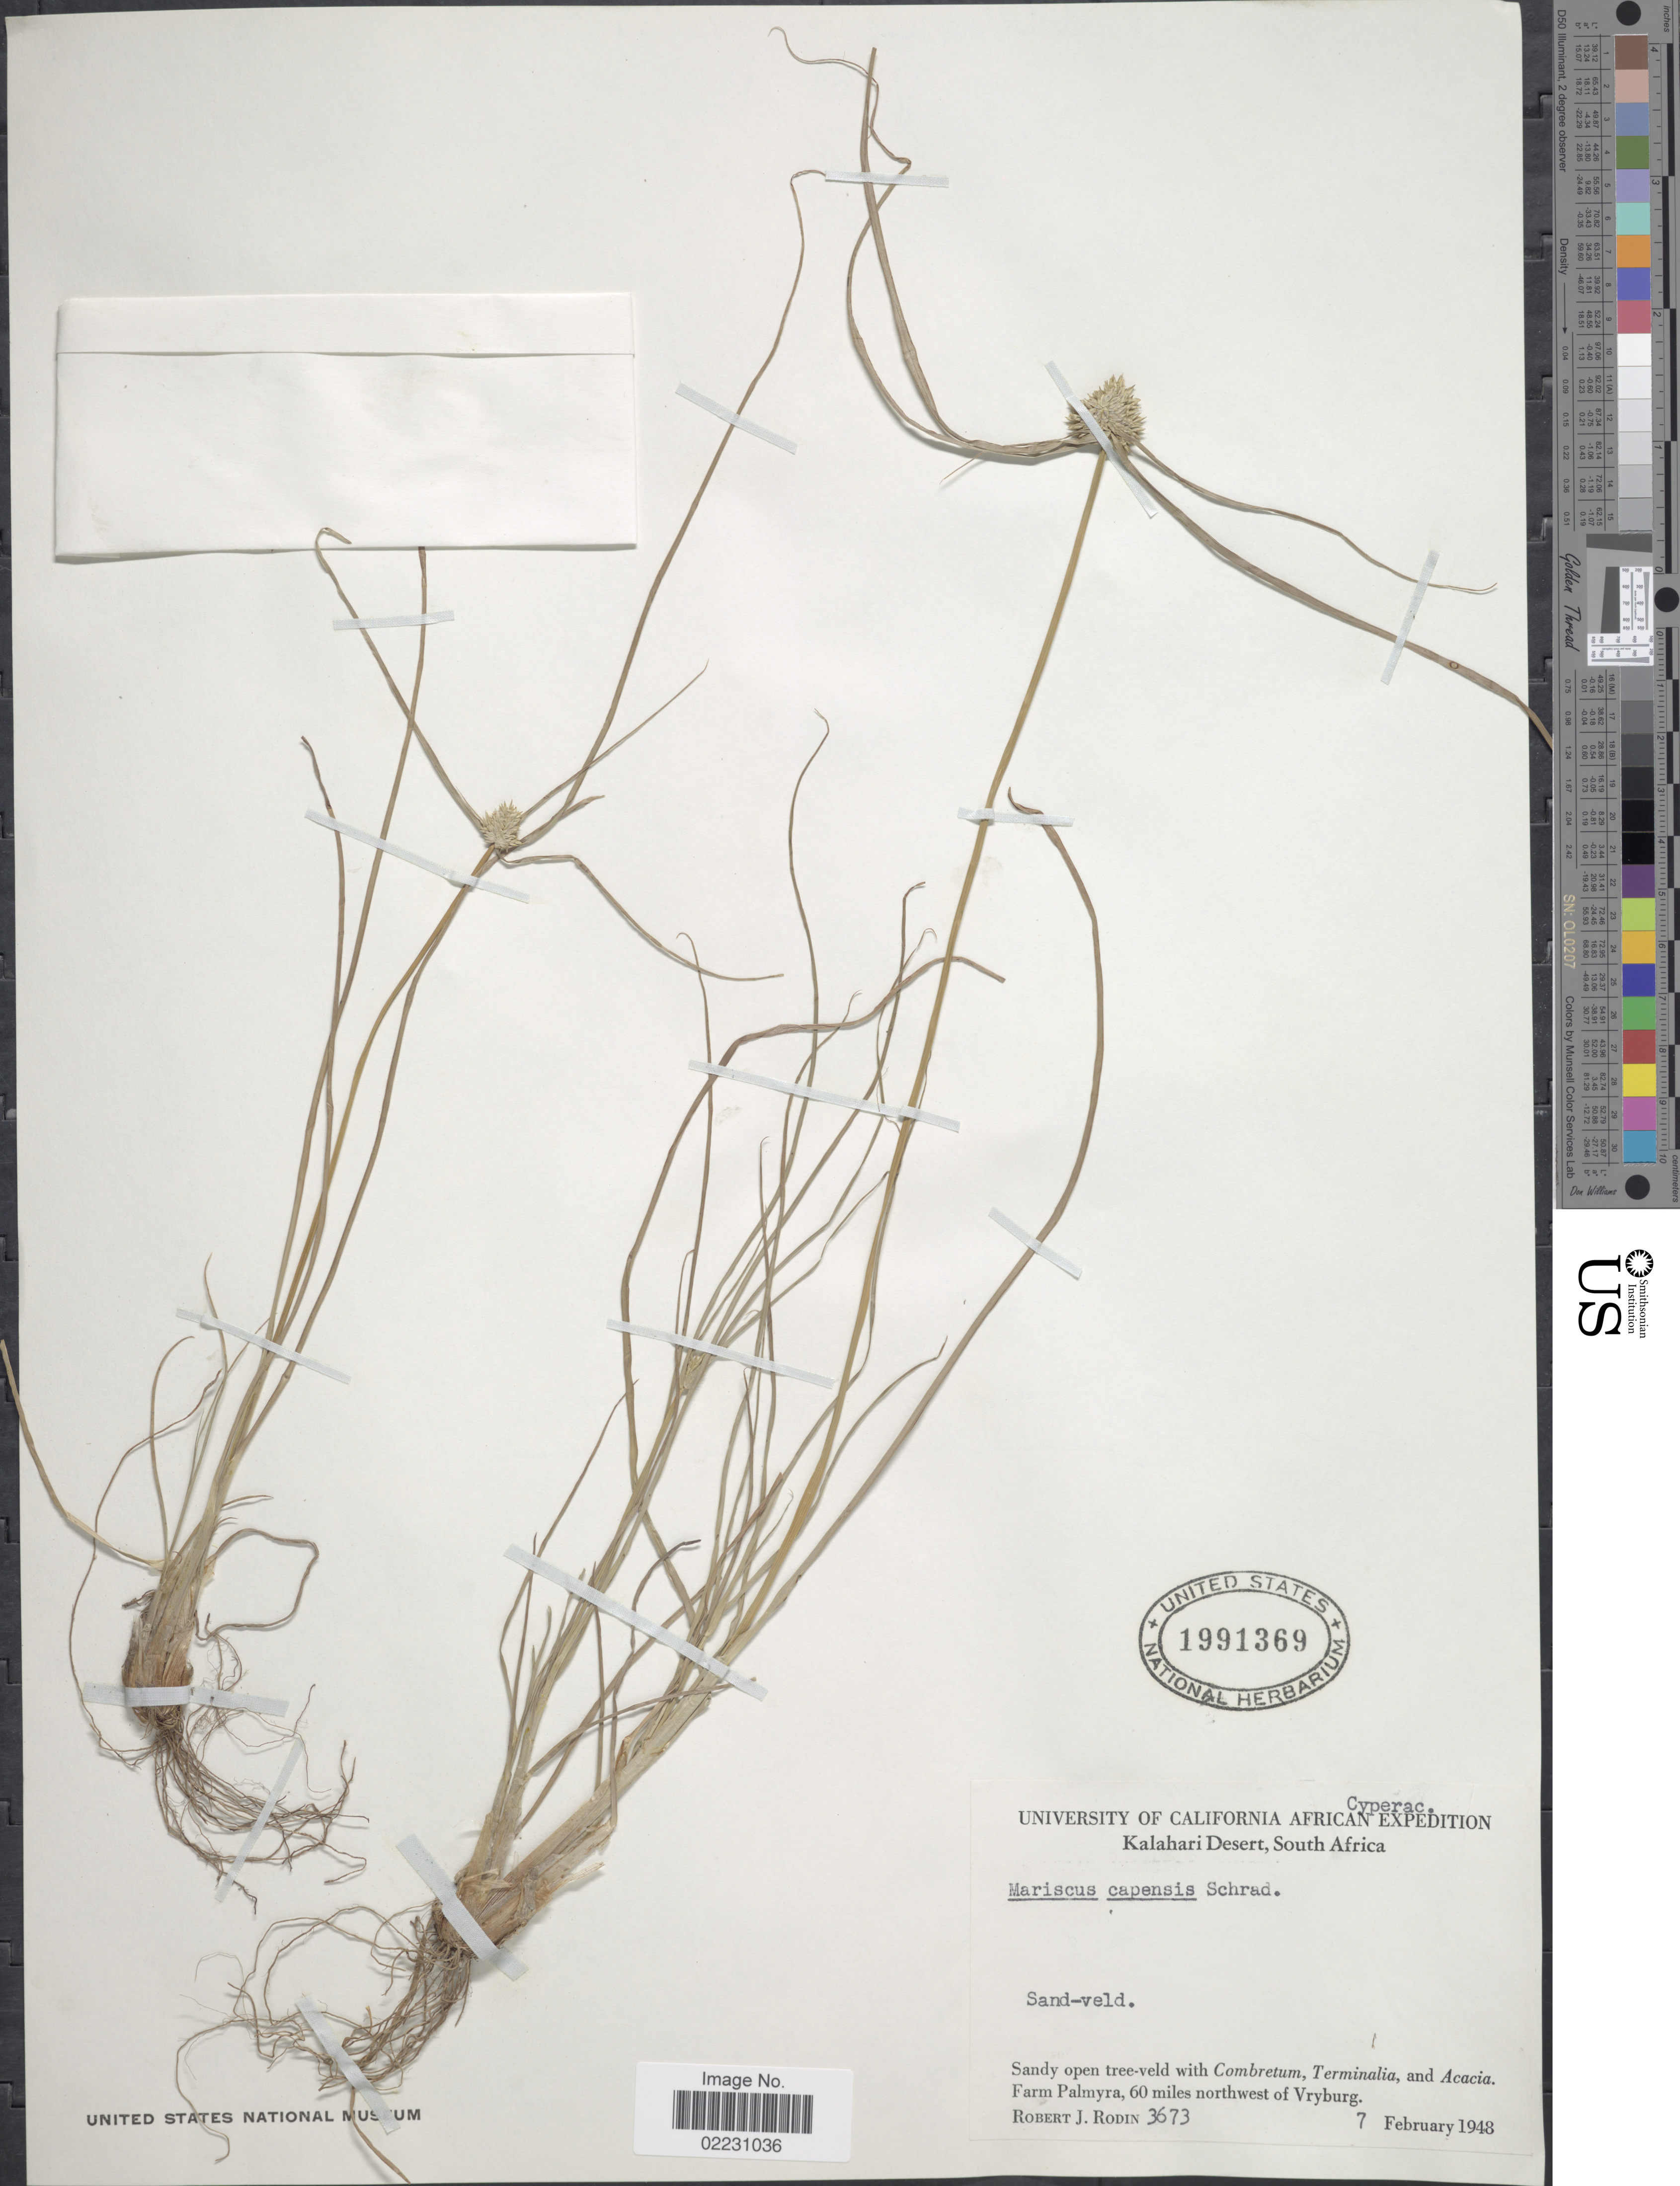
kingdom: Plantae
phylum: Tracheophyta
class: Liliopsida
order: Poales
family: Cyperaceae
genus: Cyperus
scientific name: Cyperus capensis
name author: (Steud.) Endl.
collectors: R. J. Rodin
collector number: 3673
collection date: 1948-02-07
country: South Africa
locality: Kalahari Desert. Sandy open tree-veld, Farm Palmyra, 60 miles northwest of Vryberg.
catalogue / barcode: US 1991369